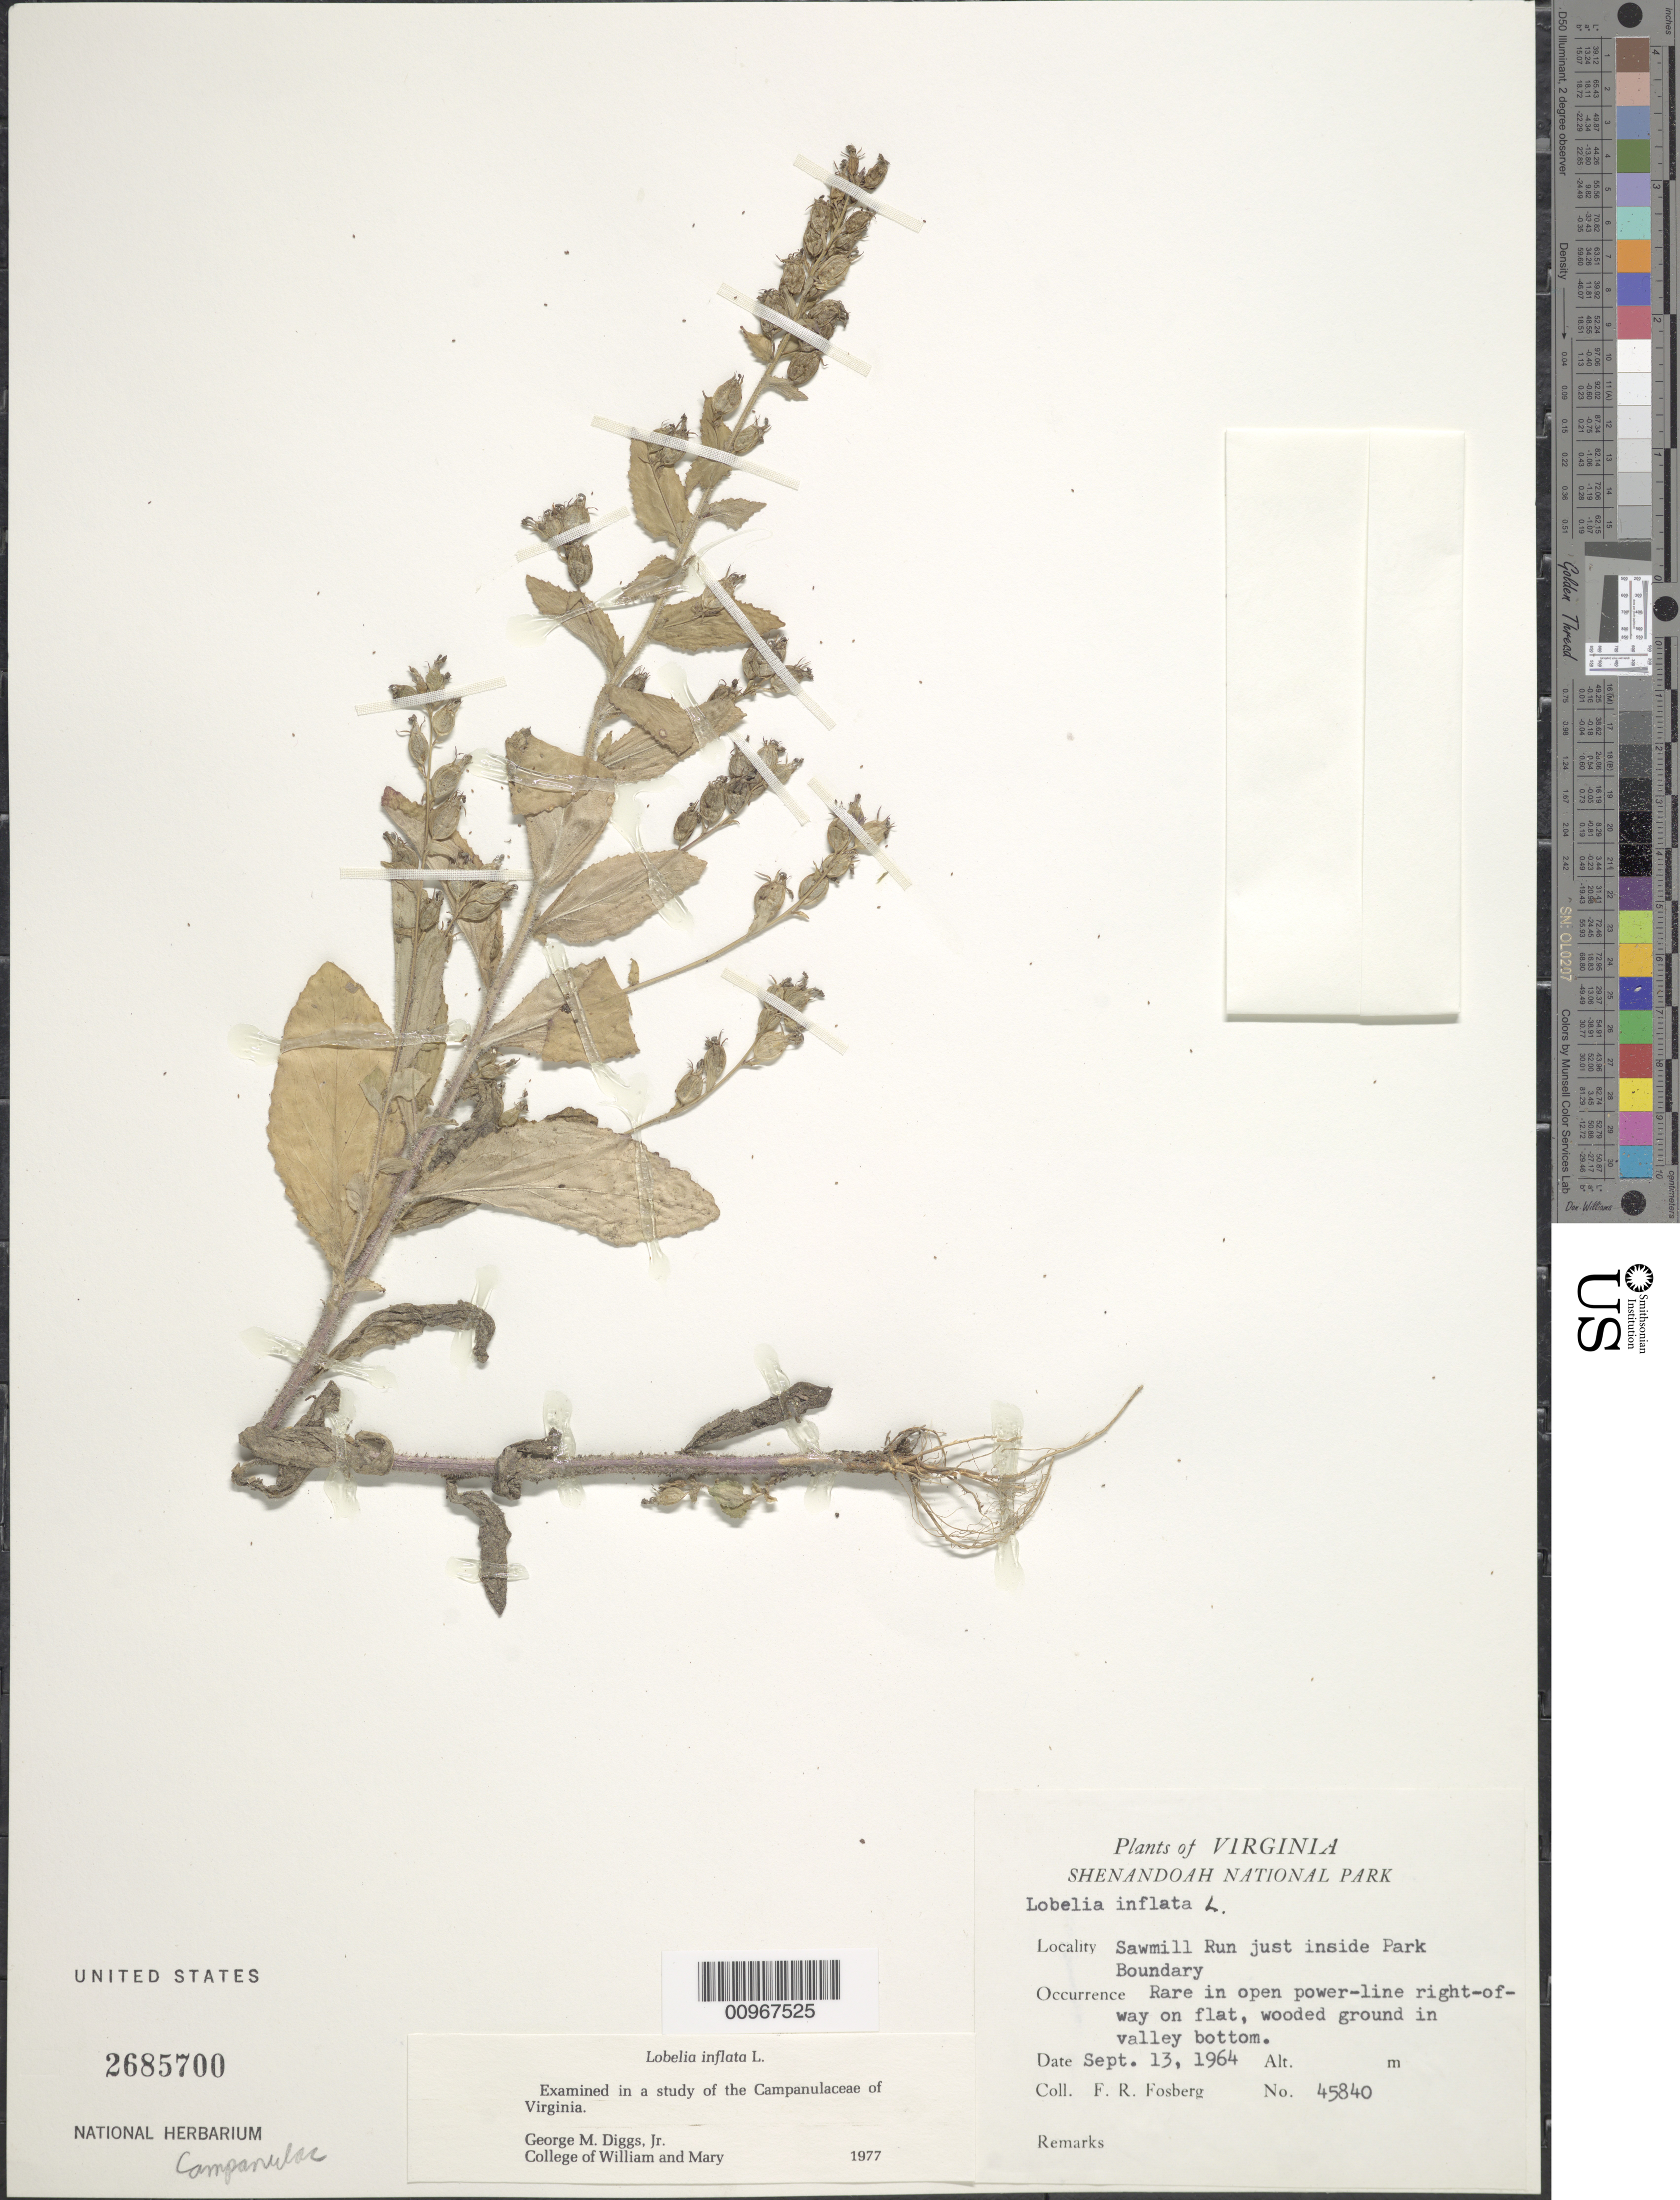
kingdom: Plantae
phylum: Tracheophyta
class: Magnoliopsida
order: Asterales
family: Campanulaceae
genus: Lobelia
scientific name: Lobelia inflata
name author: L.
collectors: F. R. Fosberg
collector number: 45840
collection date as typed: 13 Sep 1964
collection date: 1964-09-13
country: United States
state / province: Virginia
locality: Shenandoah National Park, Sawmill Run just inside Park Boundary.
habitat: open power-line right-of-way on flat, wooded ground in valley bottom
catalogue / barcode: US 2685700